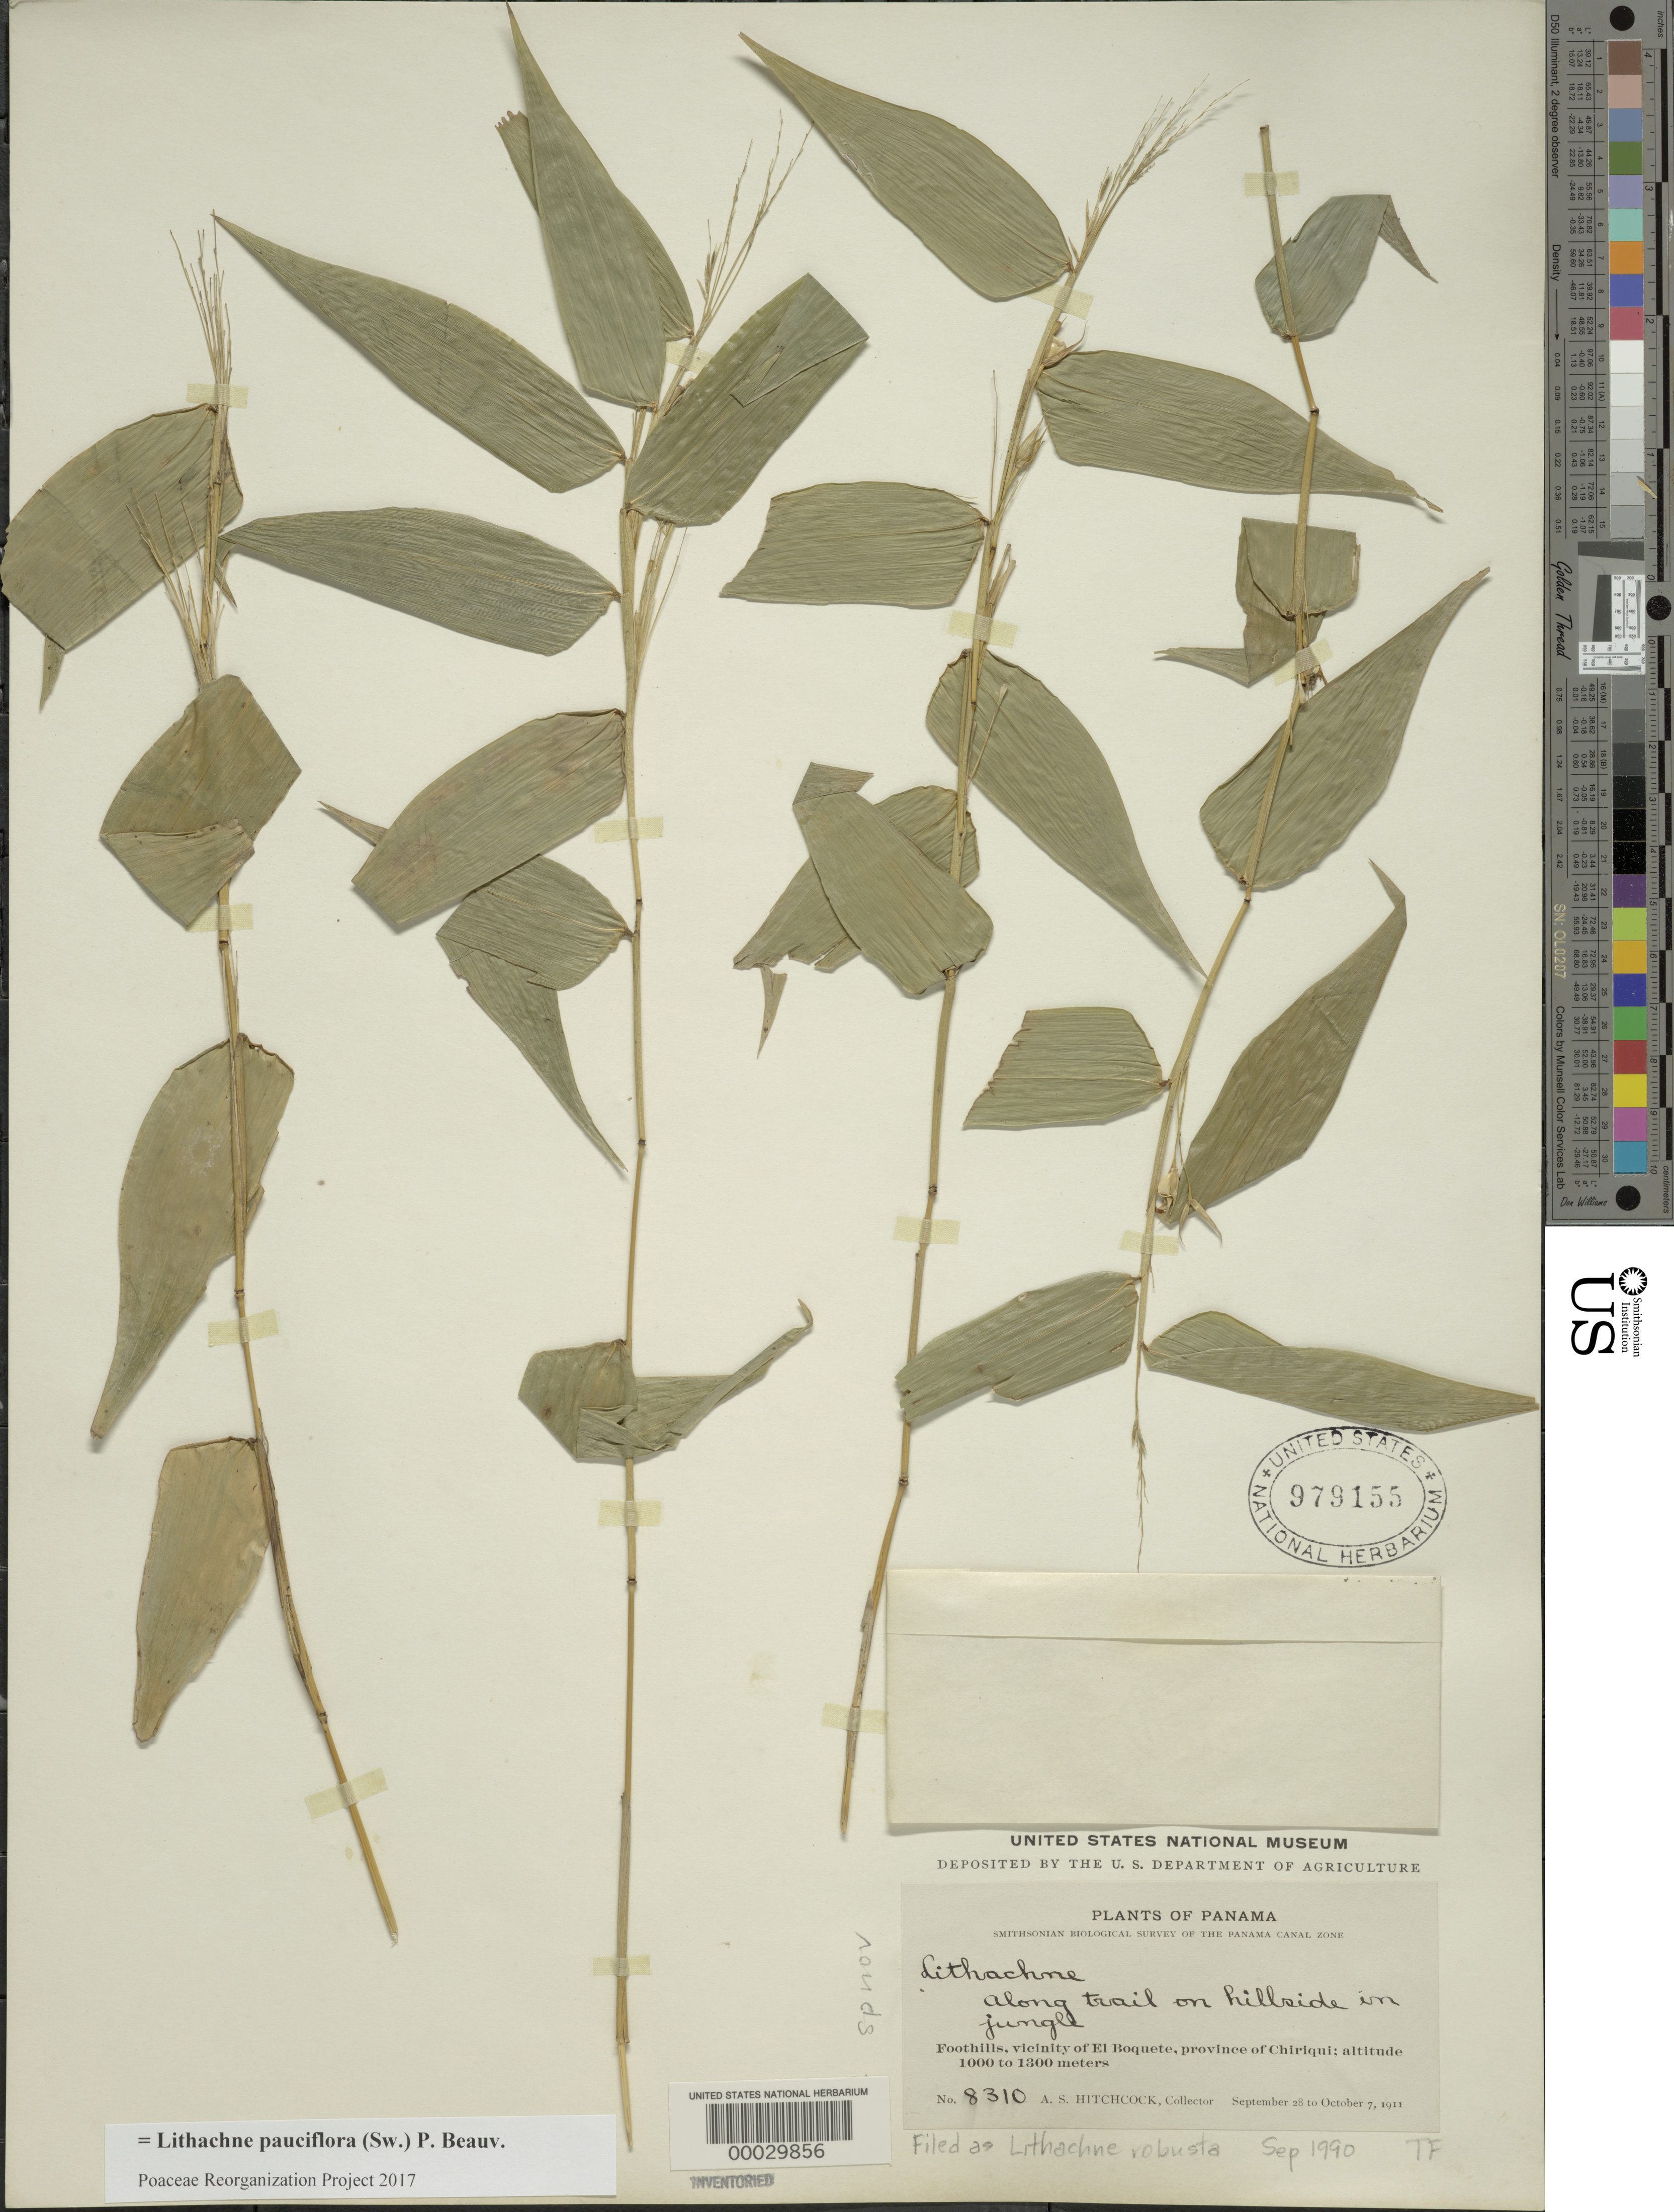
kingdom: Plantae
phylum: Tracheophyta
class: Liliopsida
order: Poales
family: Poaceae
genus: Lithachne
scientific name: Lithachne pauciflora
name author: (Sw.) P. Beauv.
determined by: Poaceae Reorganization Project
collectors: A. S. Hitchcock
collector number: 8310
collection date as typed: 28 Sep 1911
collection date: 1911-09-28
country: Panama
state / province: Chiriquí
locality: El Boquete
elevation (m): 1000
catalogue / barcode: US 979155